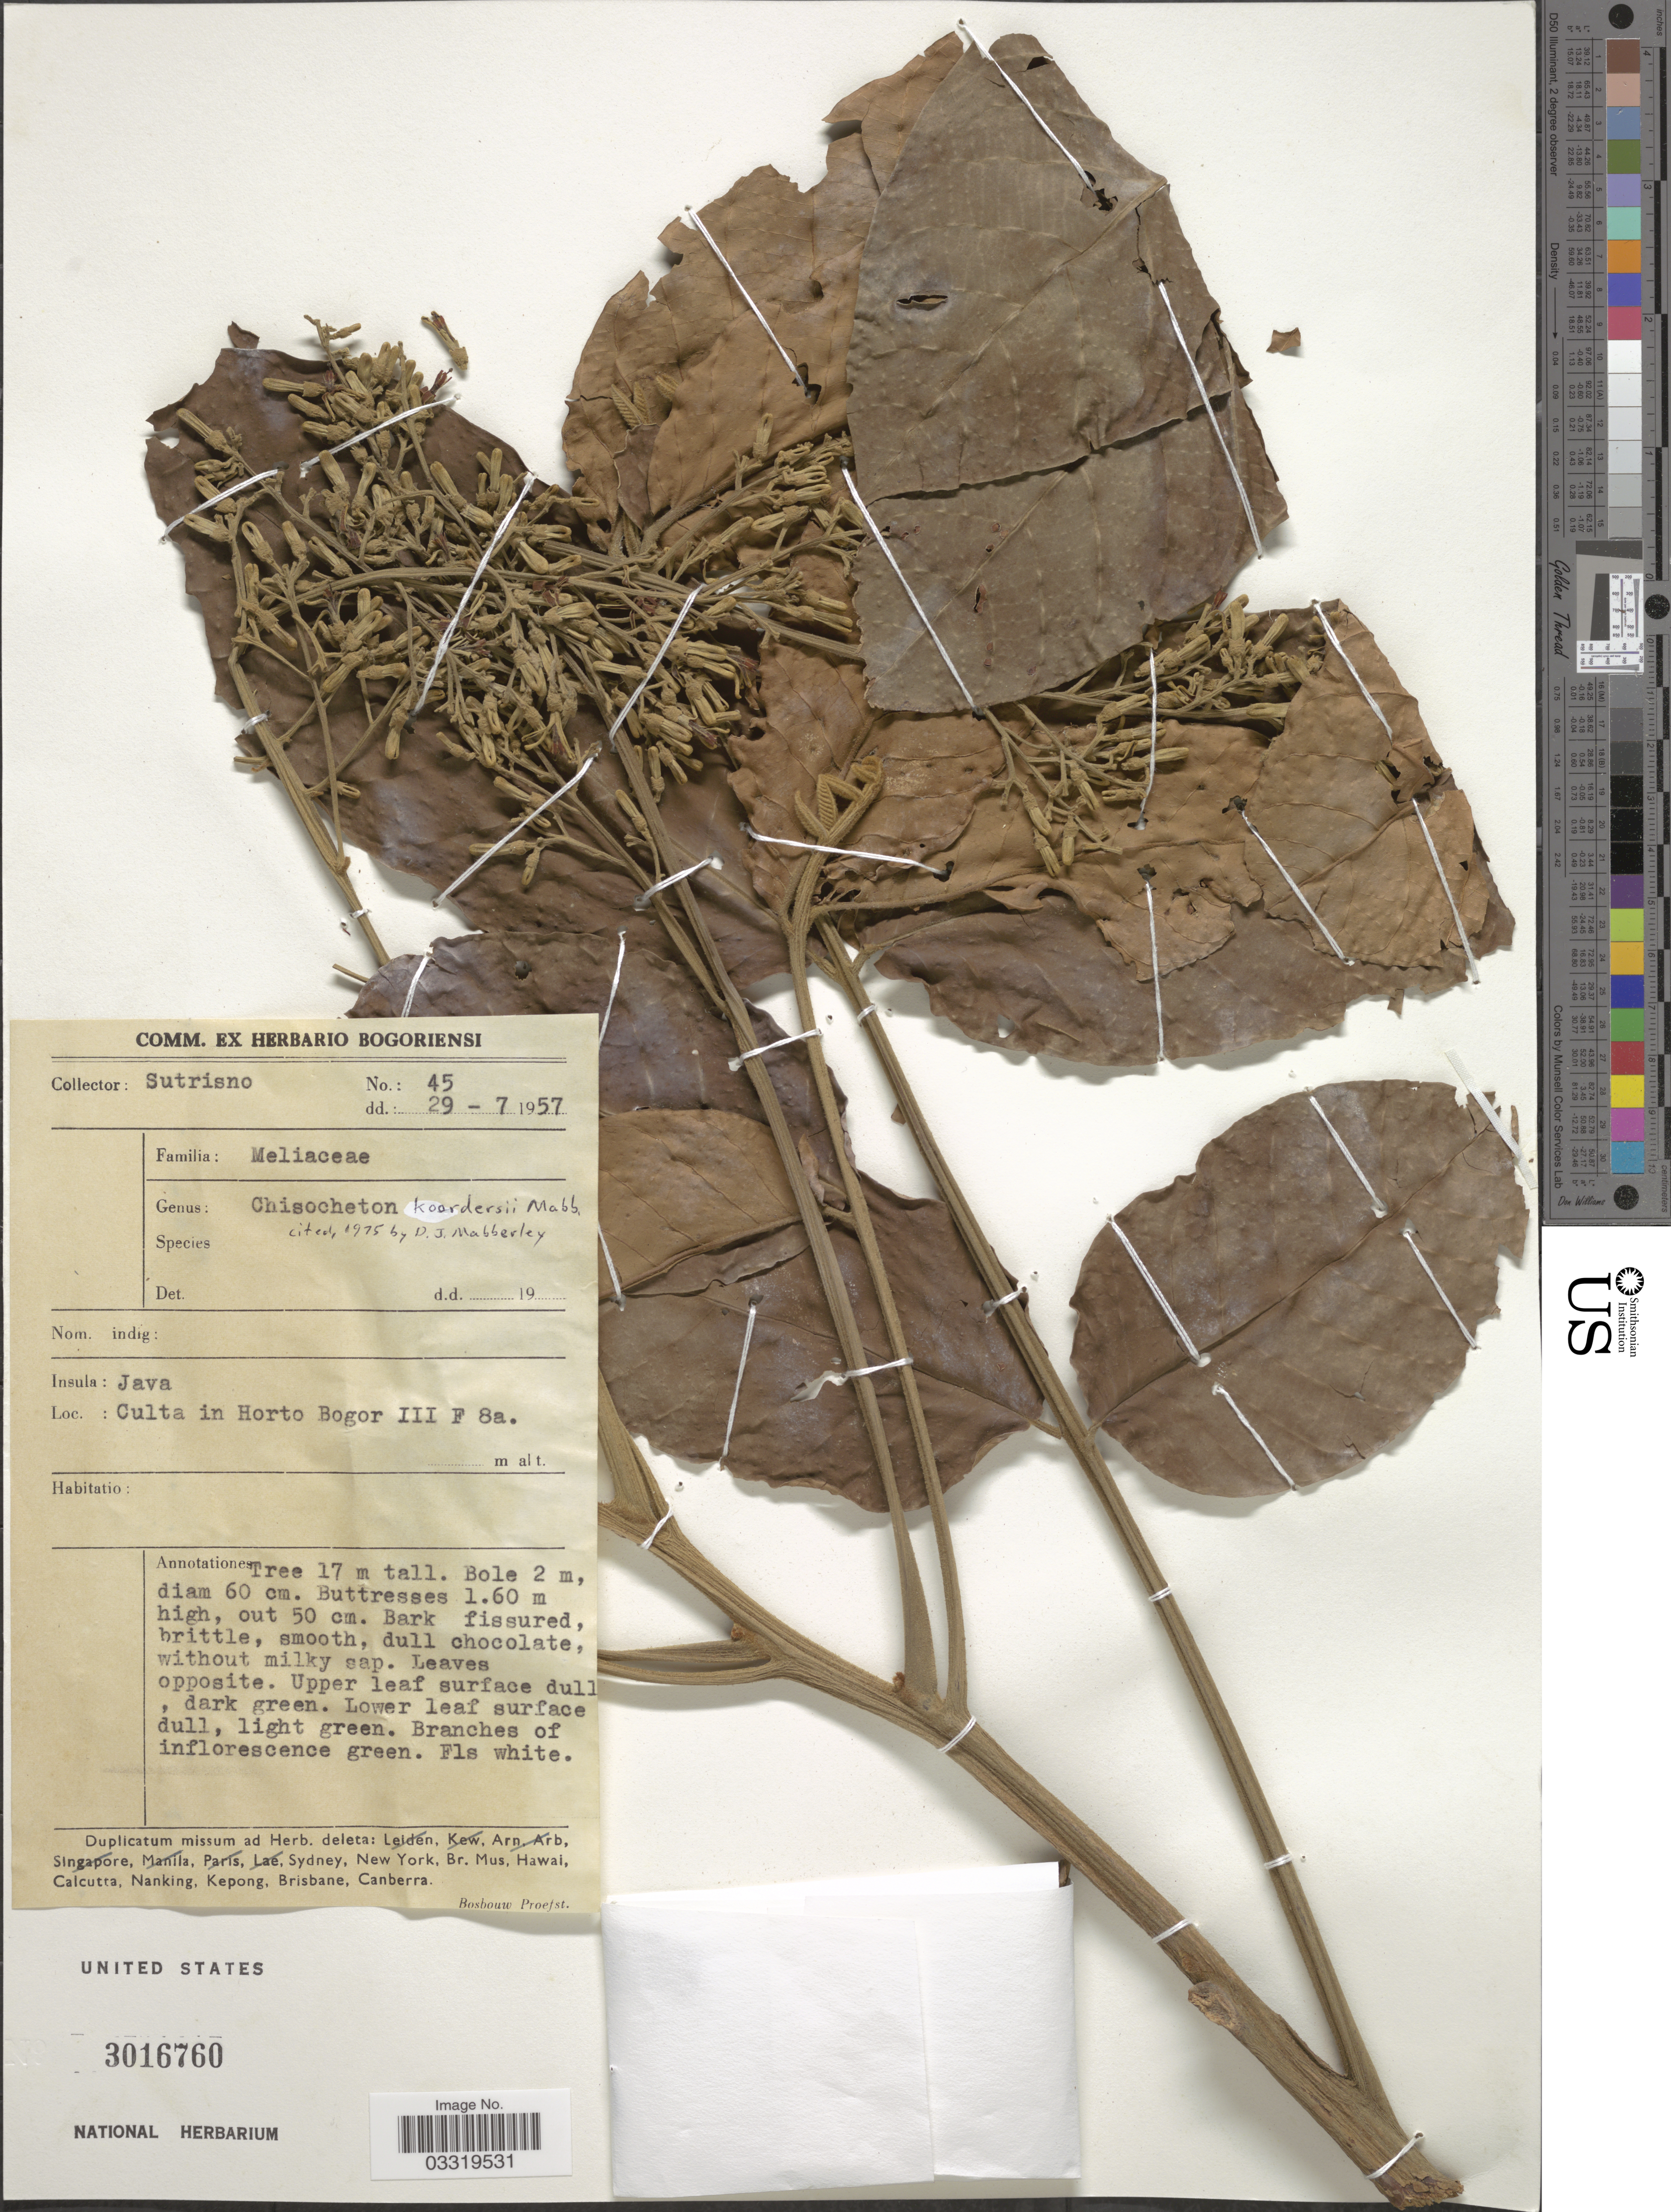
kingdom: Plantae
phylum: Tracheophyta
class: Magnoliopsida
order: Sapindales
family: Meliaceae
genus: Chisocheton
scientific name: Chisocheton koordersii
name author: Mabb.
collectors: P. Sutrisno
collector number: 45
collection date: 1957-07-29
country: Indonesia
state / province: Java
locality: Culta in Horto Bogor III F Sa.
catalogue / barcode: US 3016760